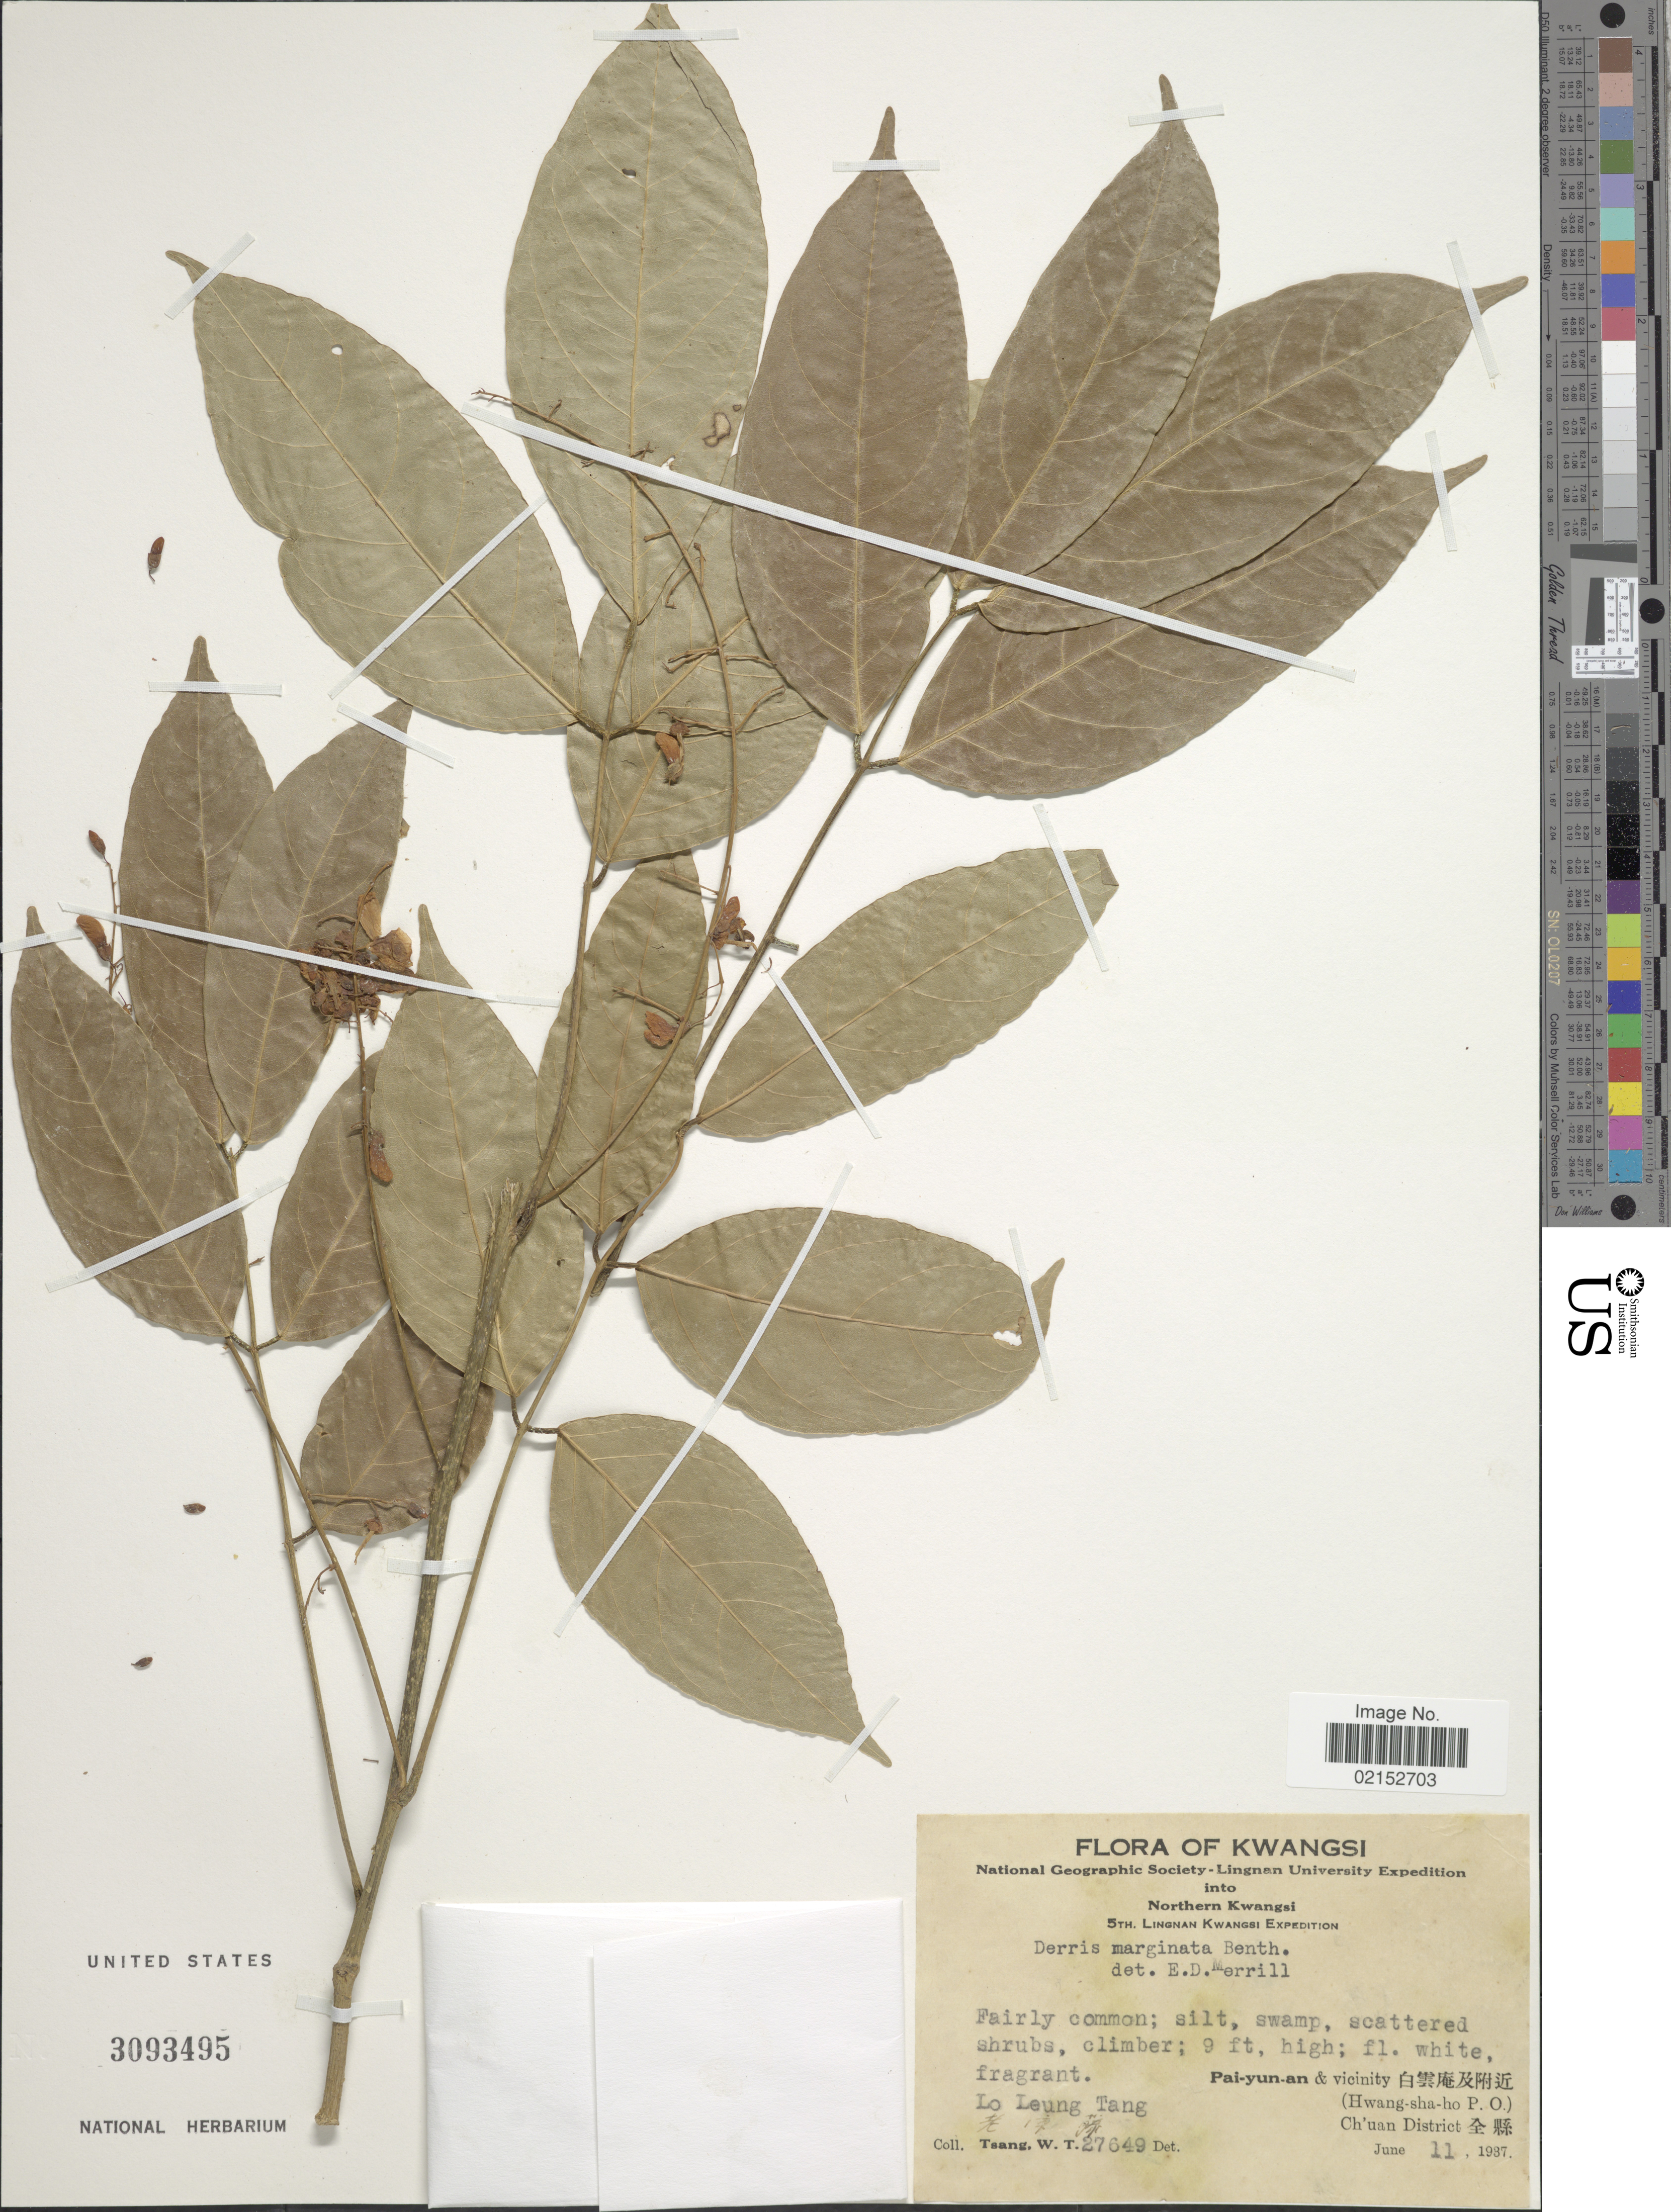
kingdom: Plantae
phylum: Tracheophyta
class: Magnoliopsida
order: Fabales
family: Fabaceae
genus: Derris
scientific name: Derris marginata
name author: (Roxb.) Benth.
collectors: W. T. Tsang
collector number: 27649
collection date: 1937-06-11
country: China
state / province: Guangxi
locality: Kwangsi, Northern Kwangsi, Pai-yun-an & vicinity, Hwang-sha-ho P.O., Ch'uan District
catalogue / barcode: US 3093495